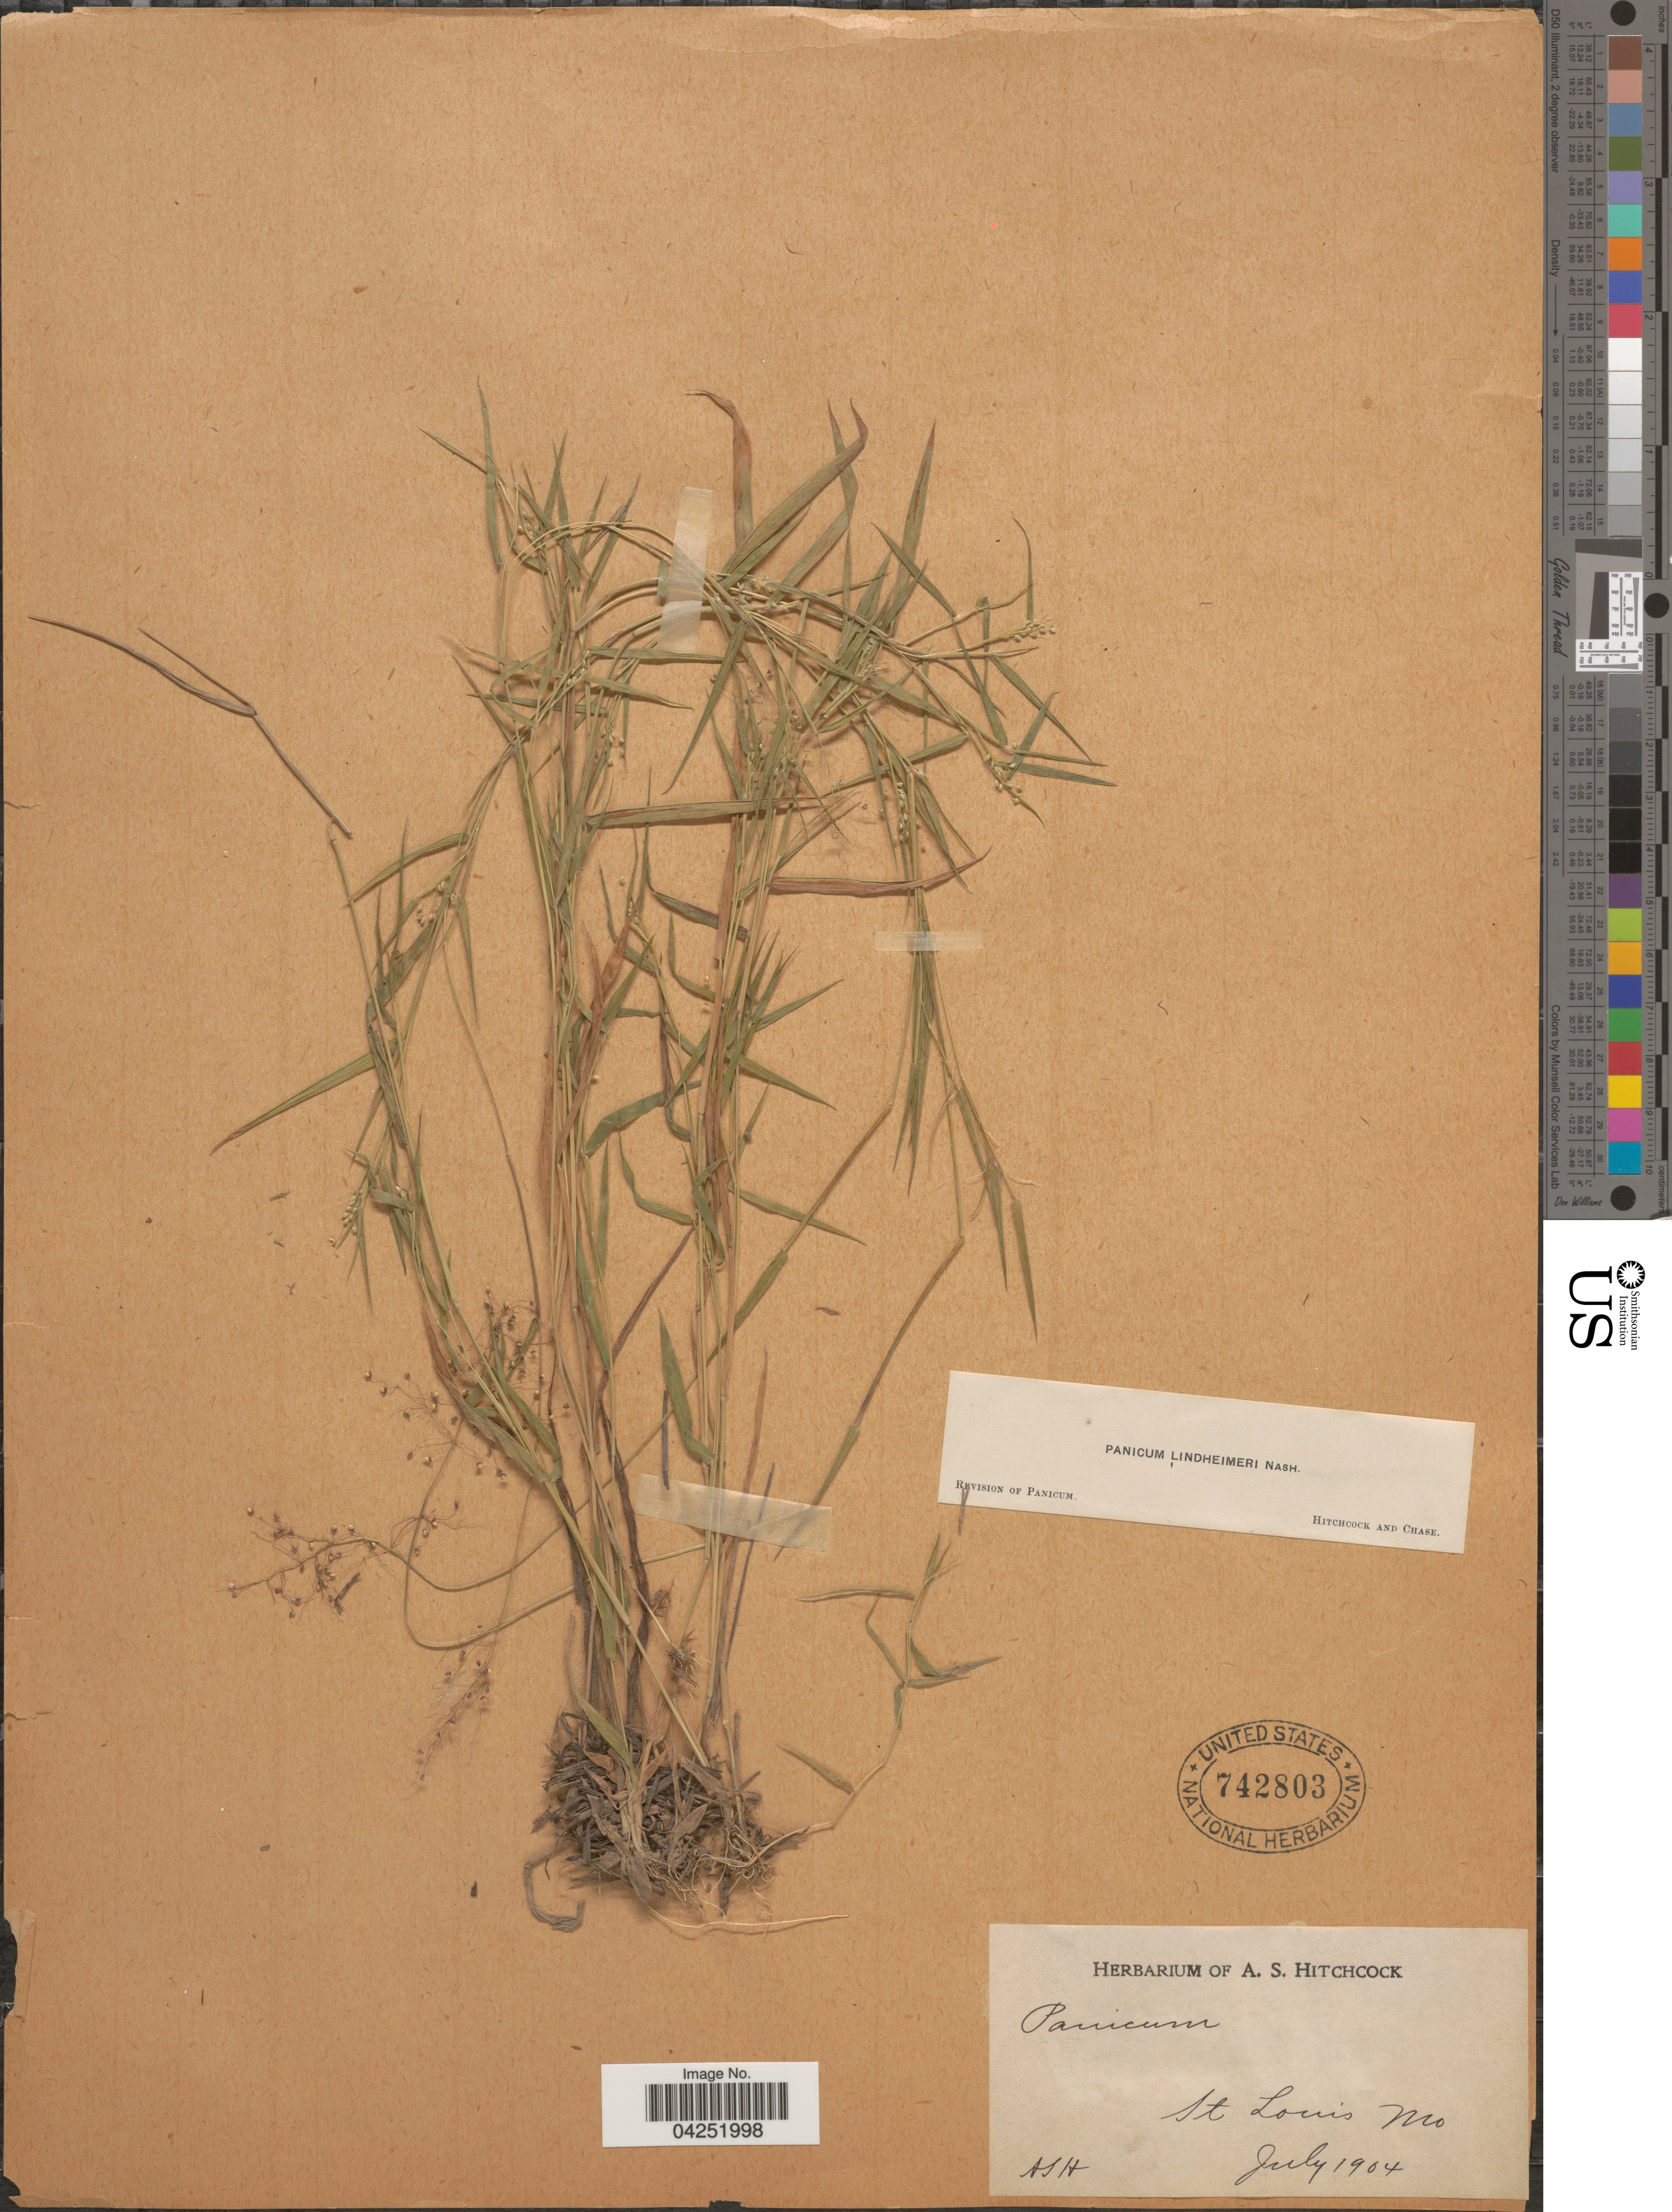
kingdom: Plantae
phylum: Tracheophyta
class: Liliopsida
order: Poales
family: Poaceae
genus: Dichanthelium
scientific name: Dichanthelium acuminatum var. lindheimeri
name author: (Nash) Gould & C.A. Clark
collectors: A. S. Hitchcock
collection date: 1904-07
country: United States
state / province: Missouri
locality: St Louis.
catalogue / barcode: US 742803